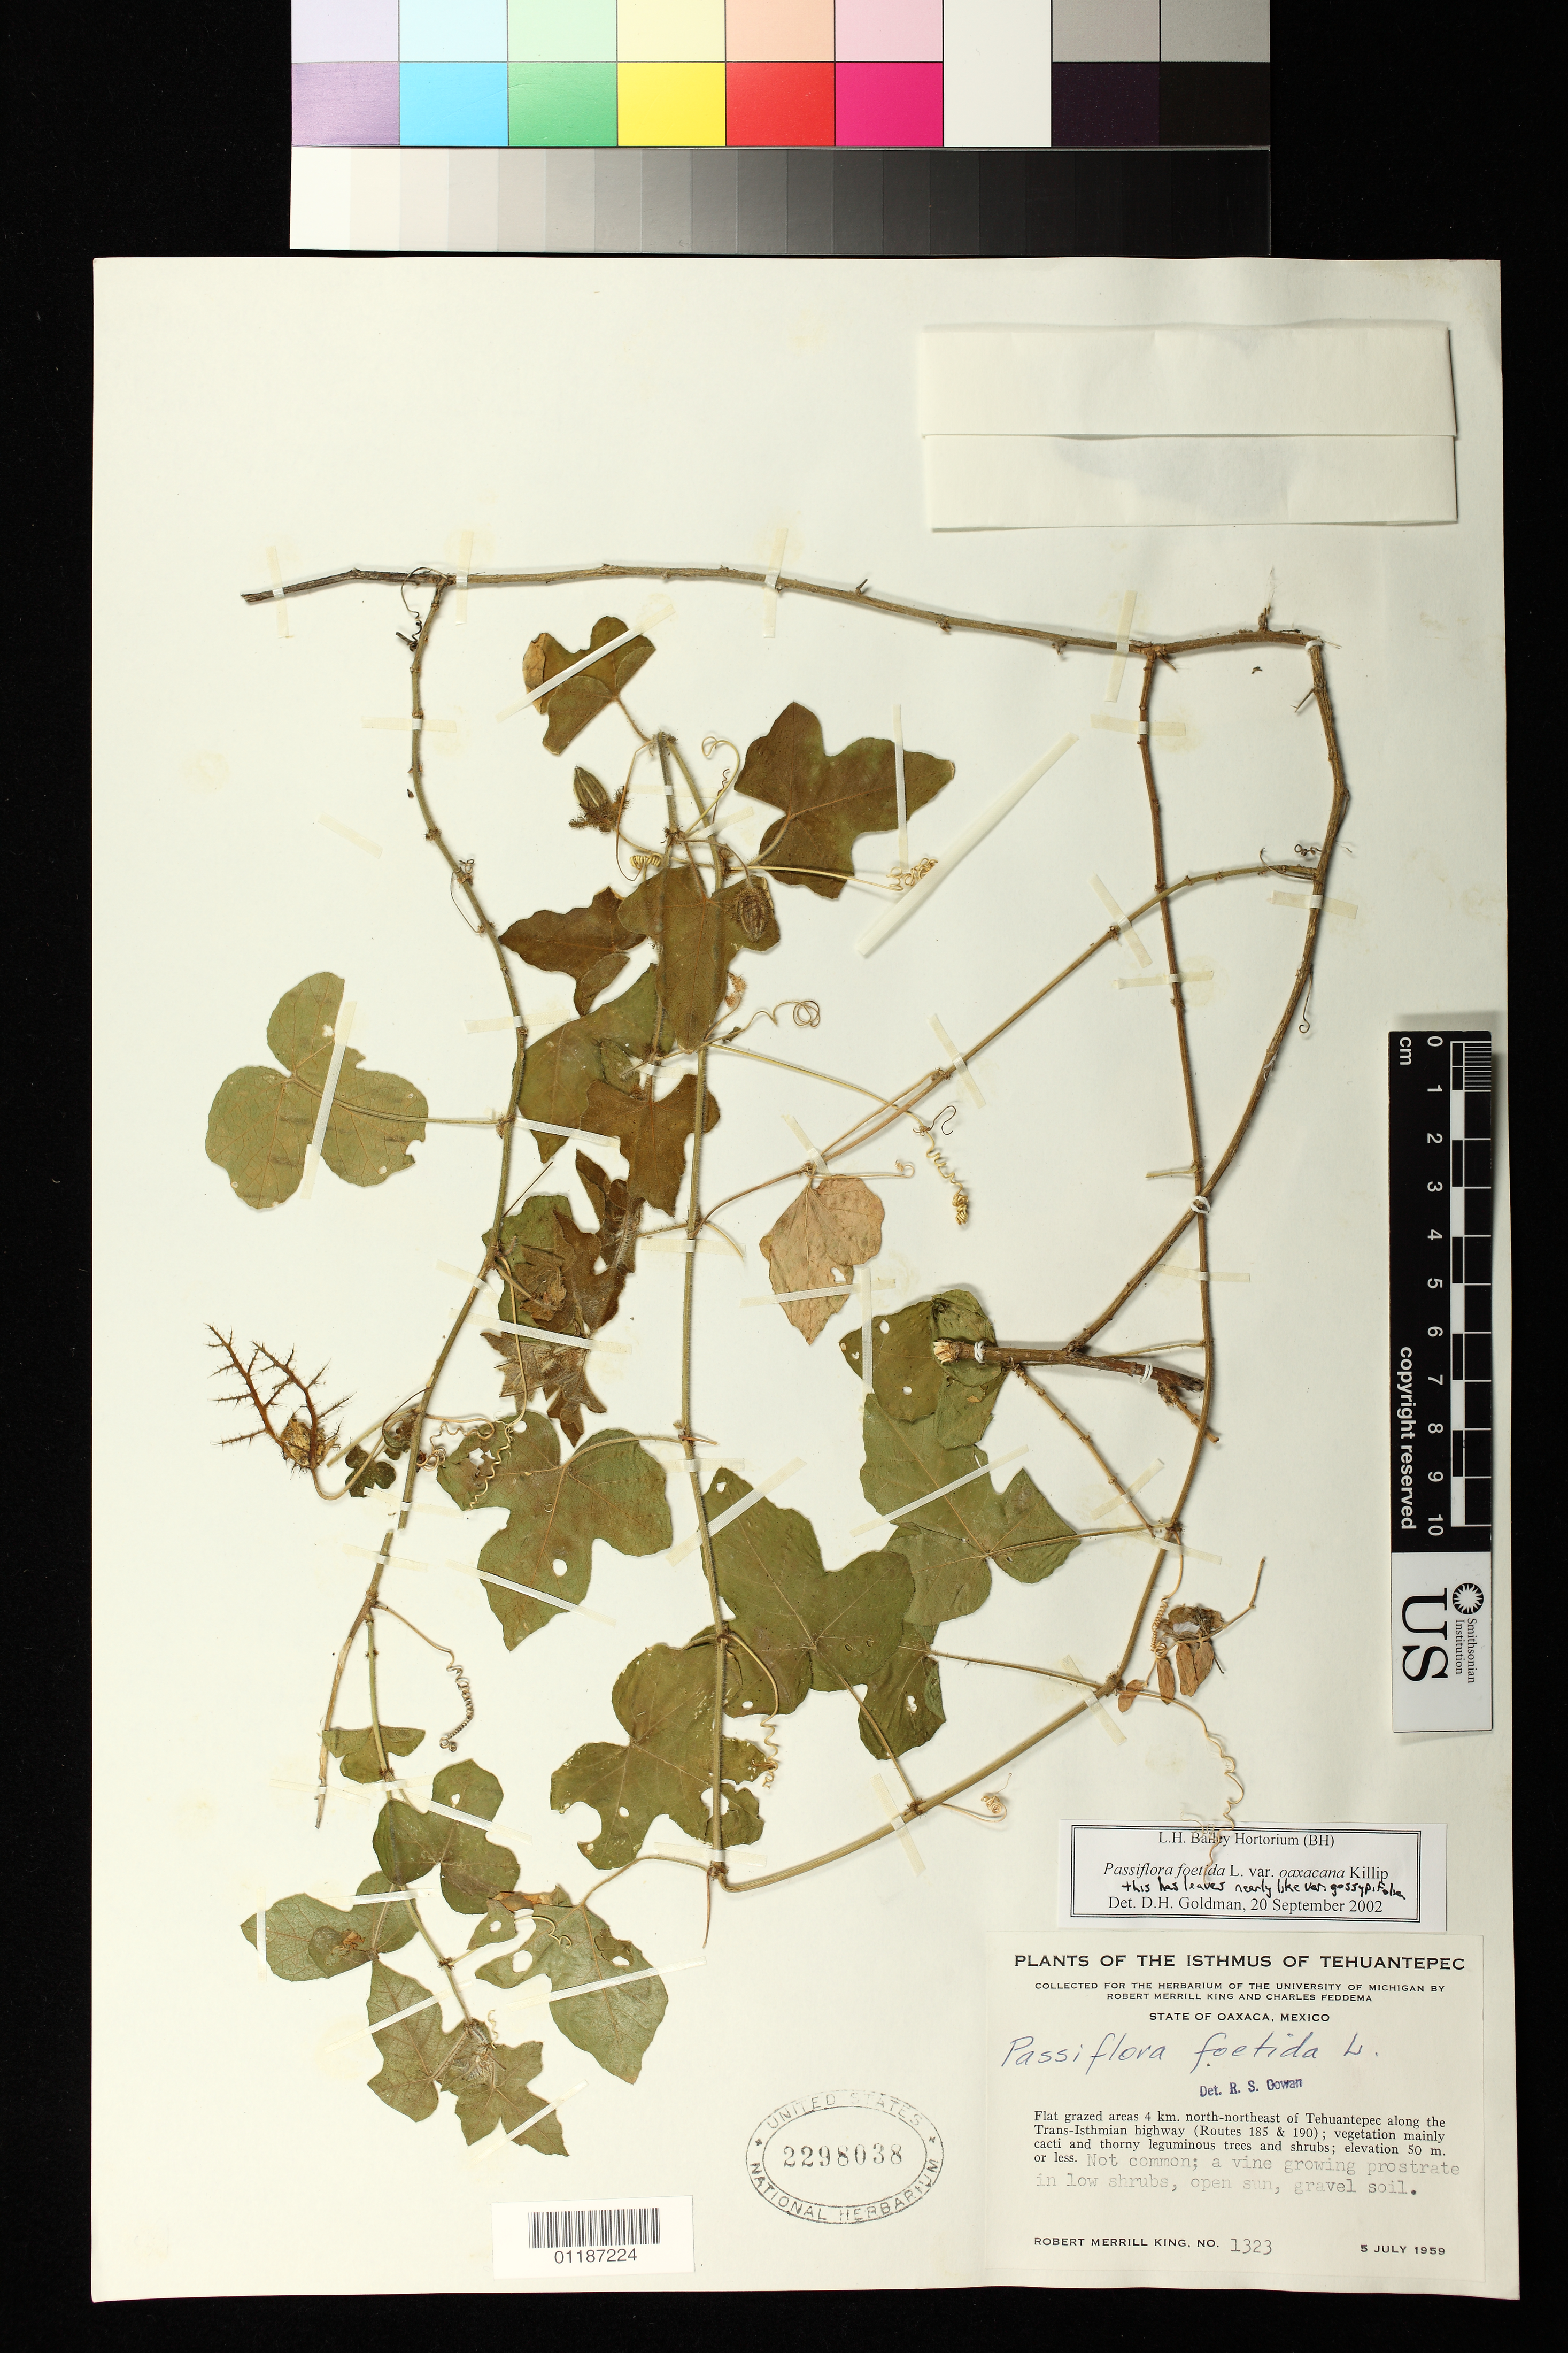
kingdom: Plantae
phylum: Tracheophyta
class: Magnoliopsida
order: Malpighiales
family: Passifloraceae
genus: Passiflora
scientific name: Passiflora foetida var. oaxacana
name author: Killip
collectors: R. M. King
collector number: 1323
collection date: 1959-07-05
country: Mexico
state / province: Oaxaca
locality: Isthmus of Tehuantepec. Flat grazed areas 4 km. north-northeast of Tehuantepec along the Trans-Isthmian highway (Routes 185 & 190).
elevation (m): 50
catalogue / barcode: US 2298038